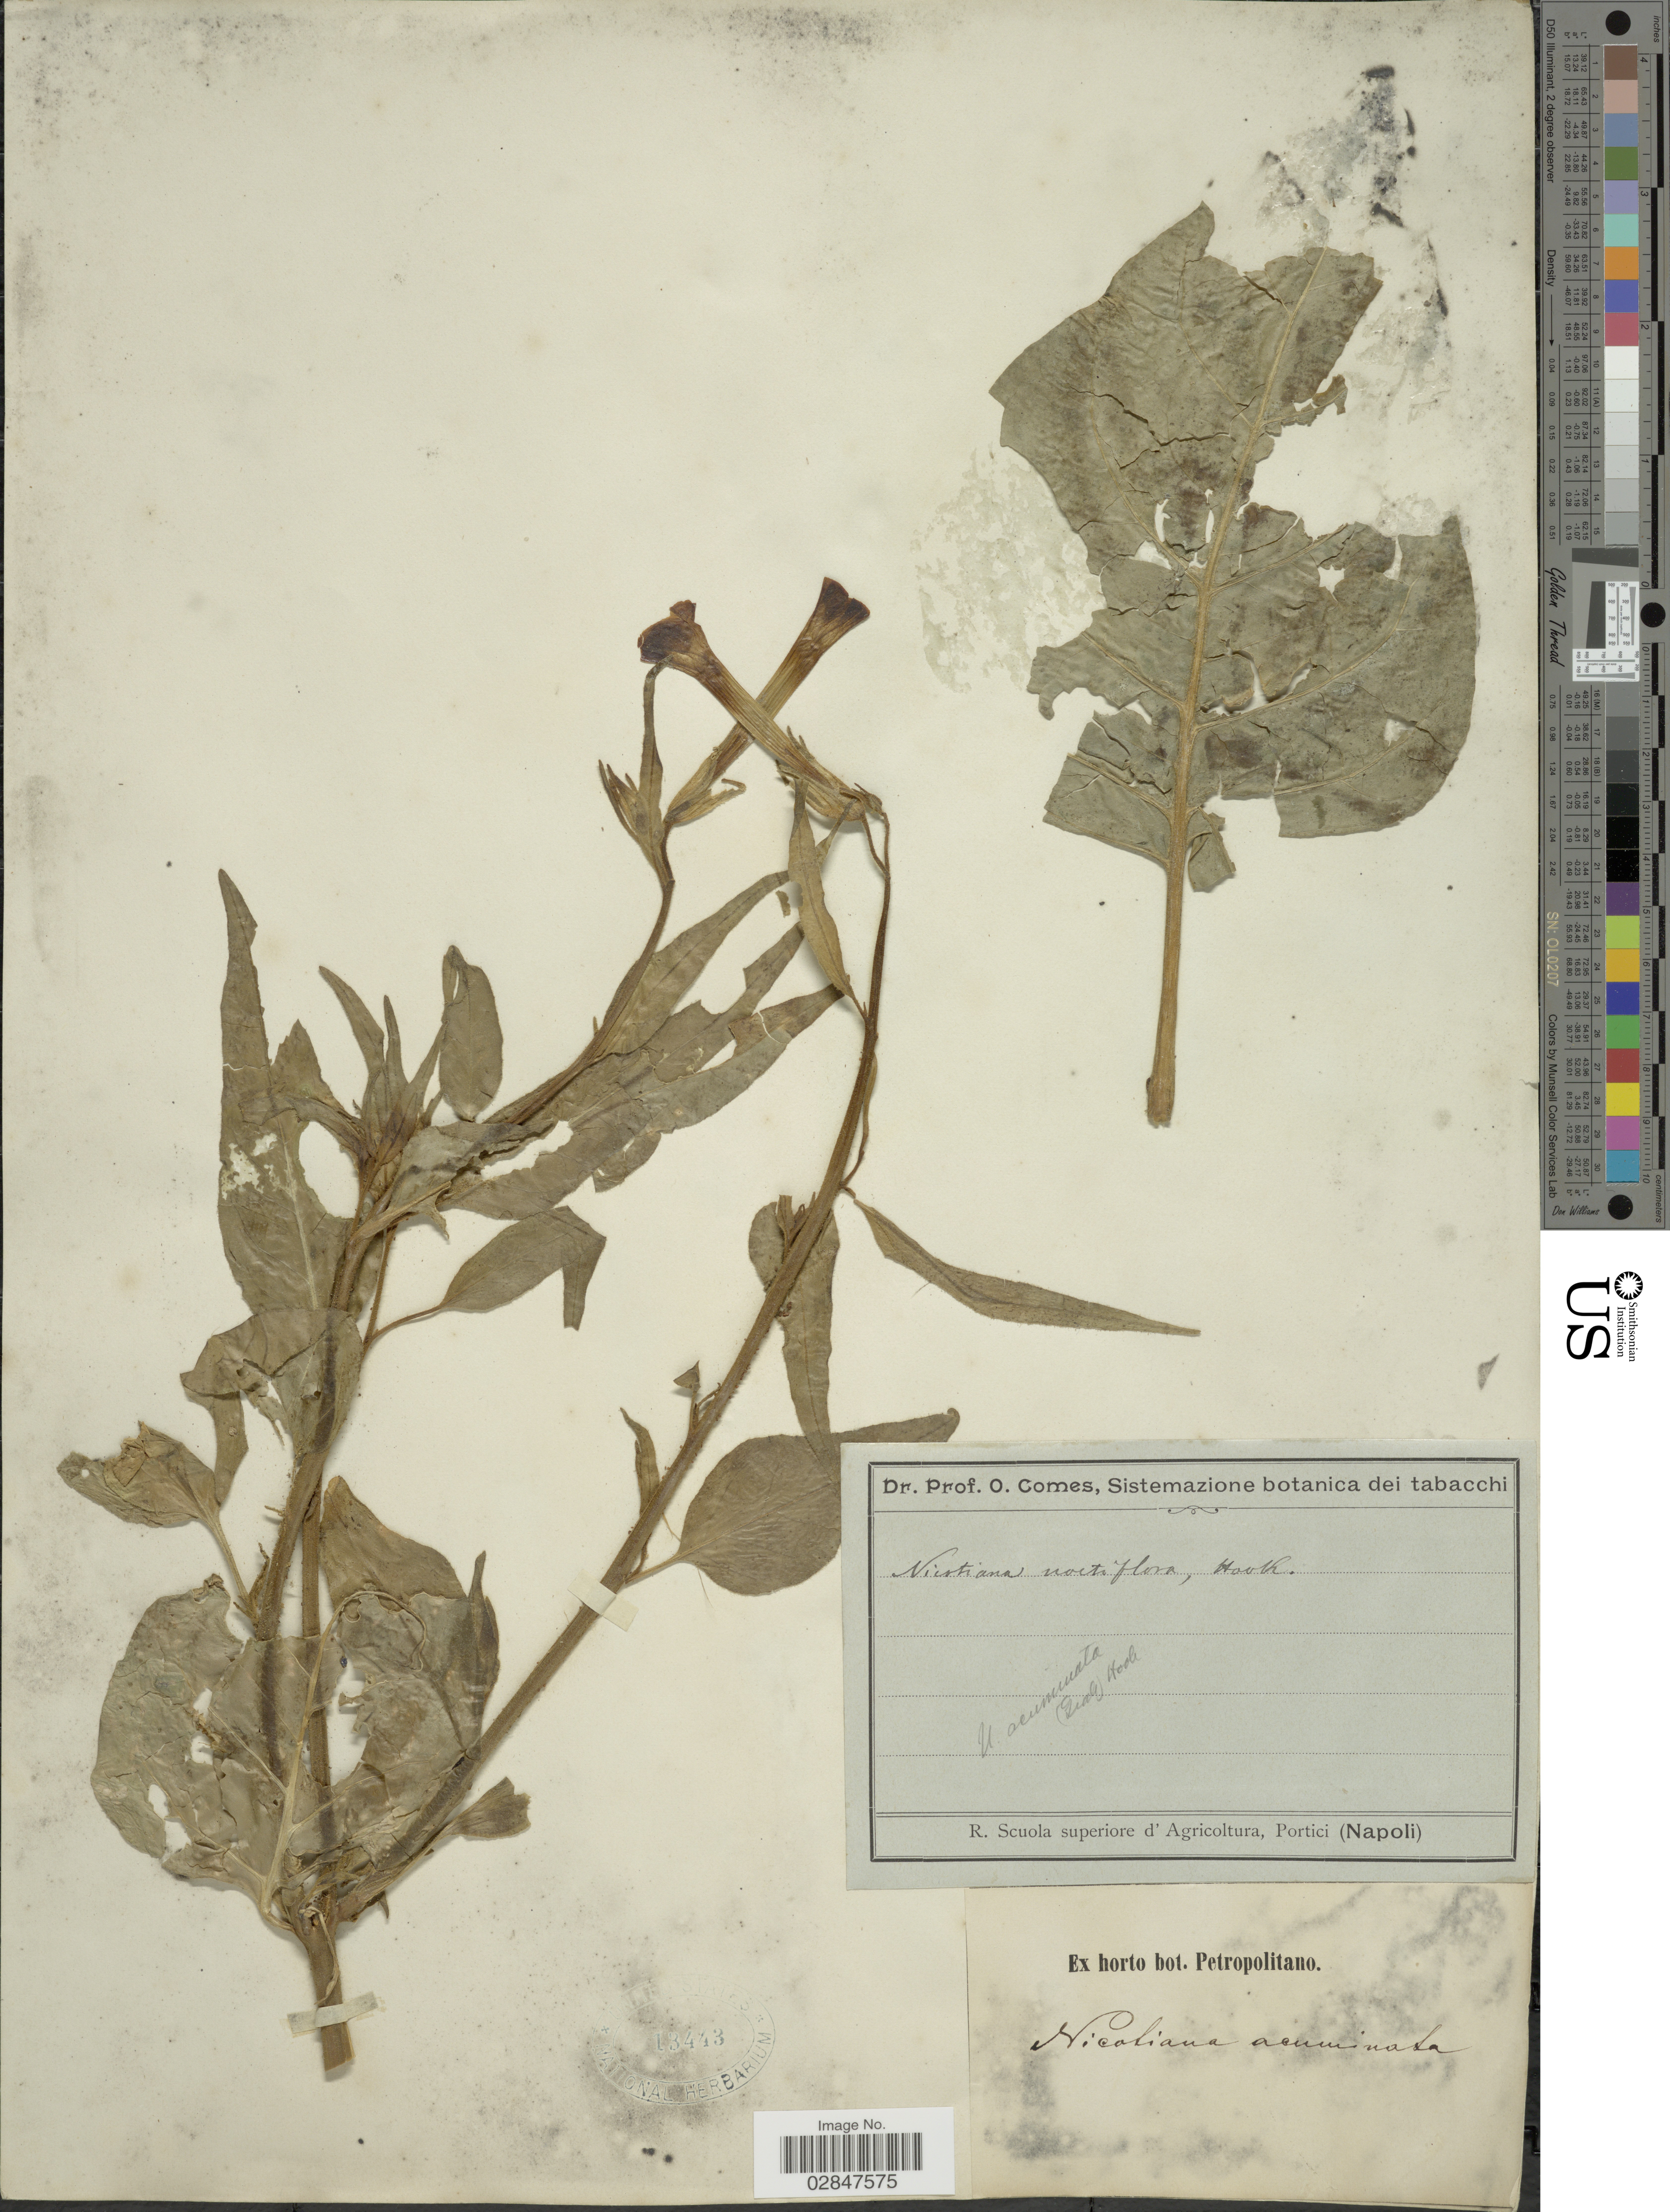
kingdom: Plantae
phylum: Tracheophyta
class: Magnoliopsida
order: Solanales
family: Solanaceae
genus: Nicotiana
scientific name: Nicotiana acuminata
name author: (Graham) Hook.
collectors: O. Comes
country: Italy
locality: Portici (Napoli).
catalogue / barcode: US 13443